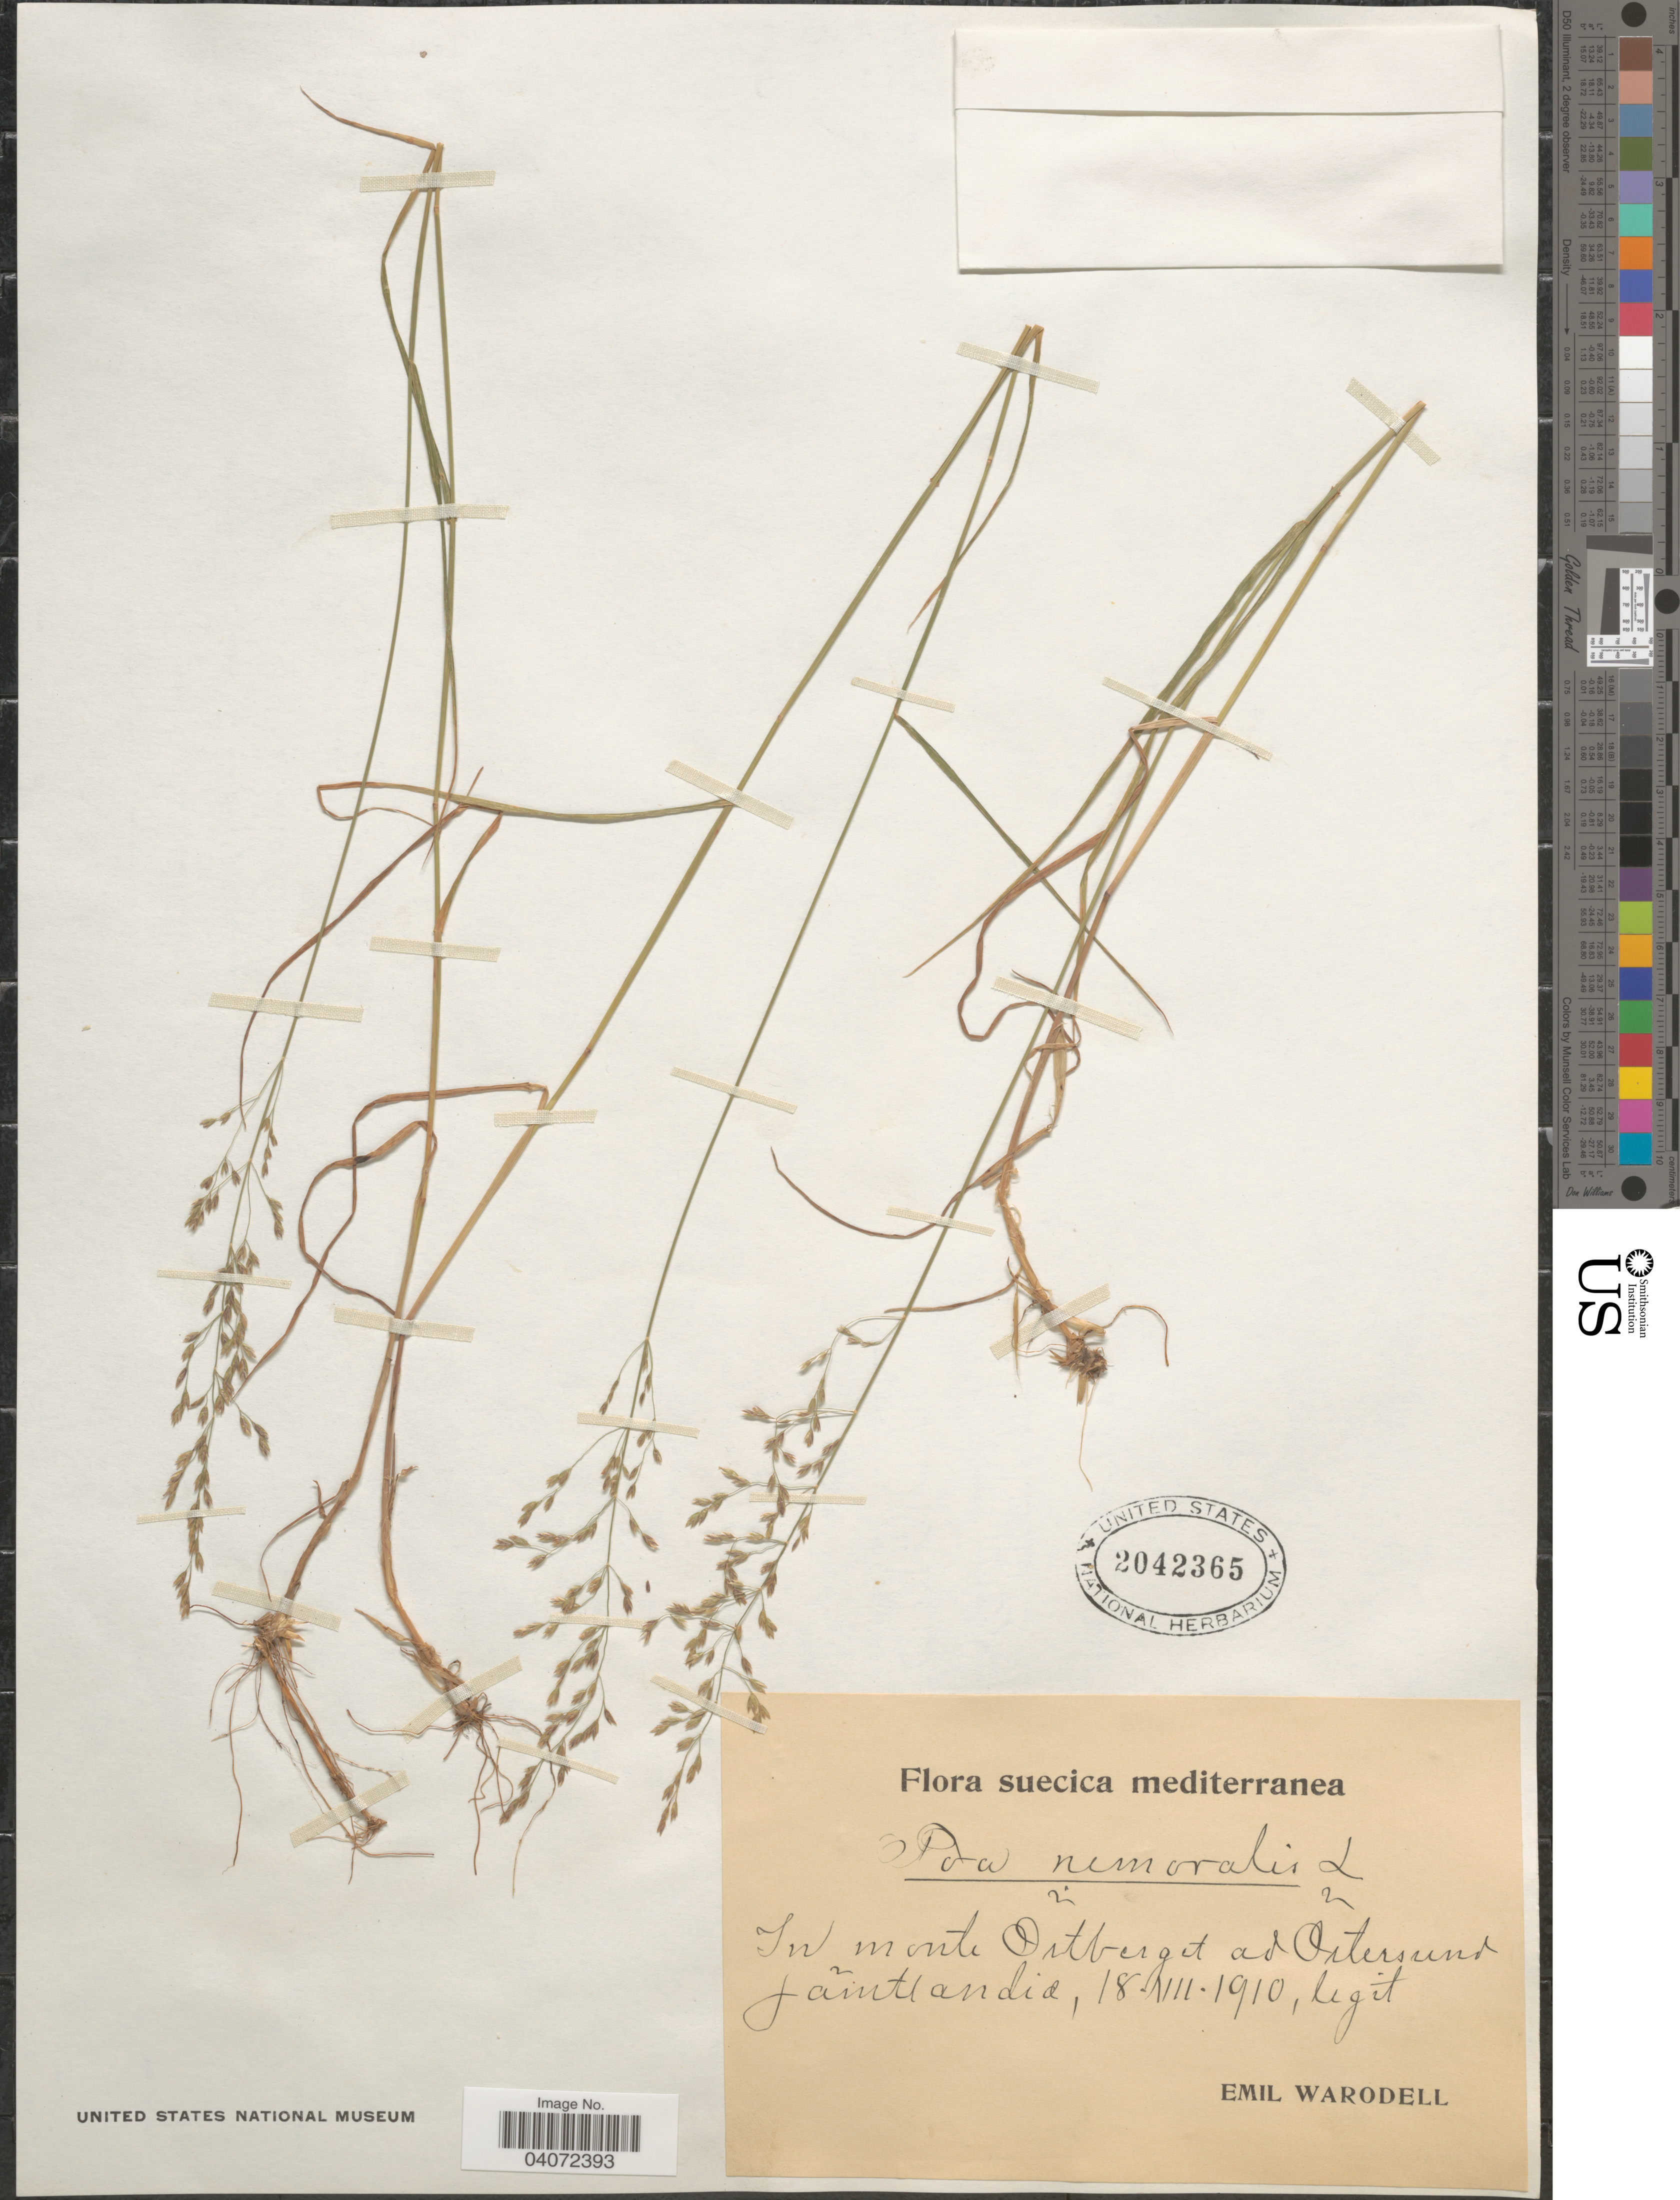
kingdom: Plantae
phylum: Tracheophyta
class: Liliopsida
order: Poales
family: Poaceae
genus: Poa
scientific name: Poa nemoralis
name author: L.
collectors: E. Warodell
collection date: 1910-07-18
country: Sweden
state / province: Jämtland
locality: Suecica mediterranea. In monte Õrtberget ad Ortersund Jãmtlandia.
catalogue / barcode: US 2042365